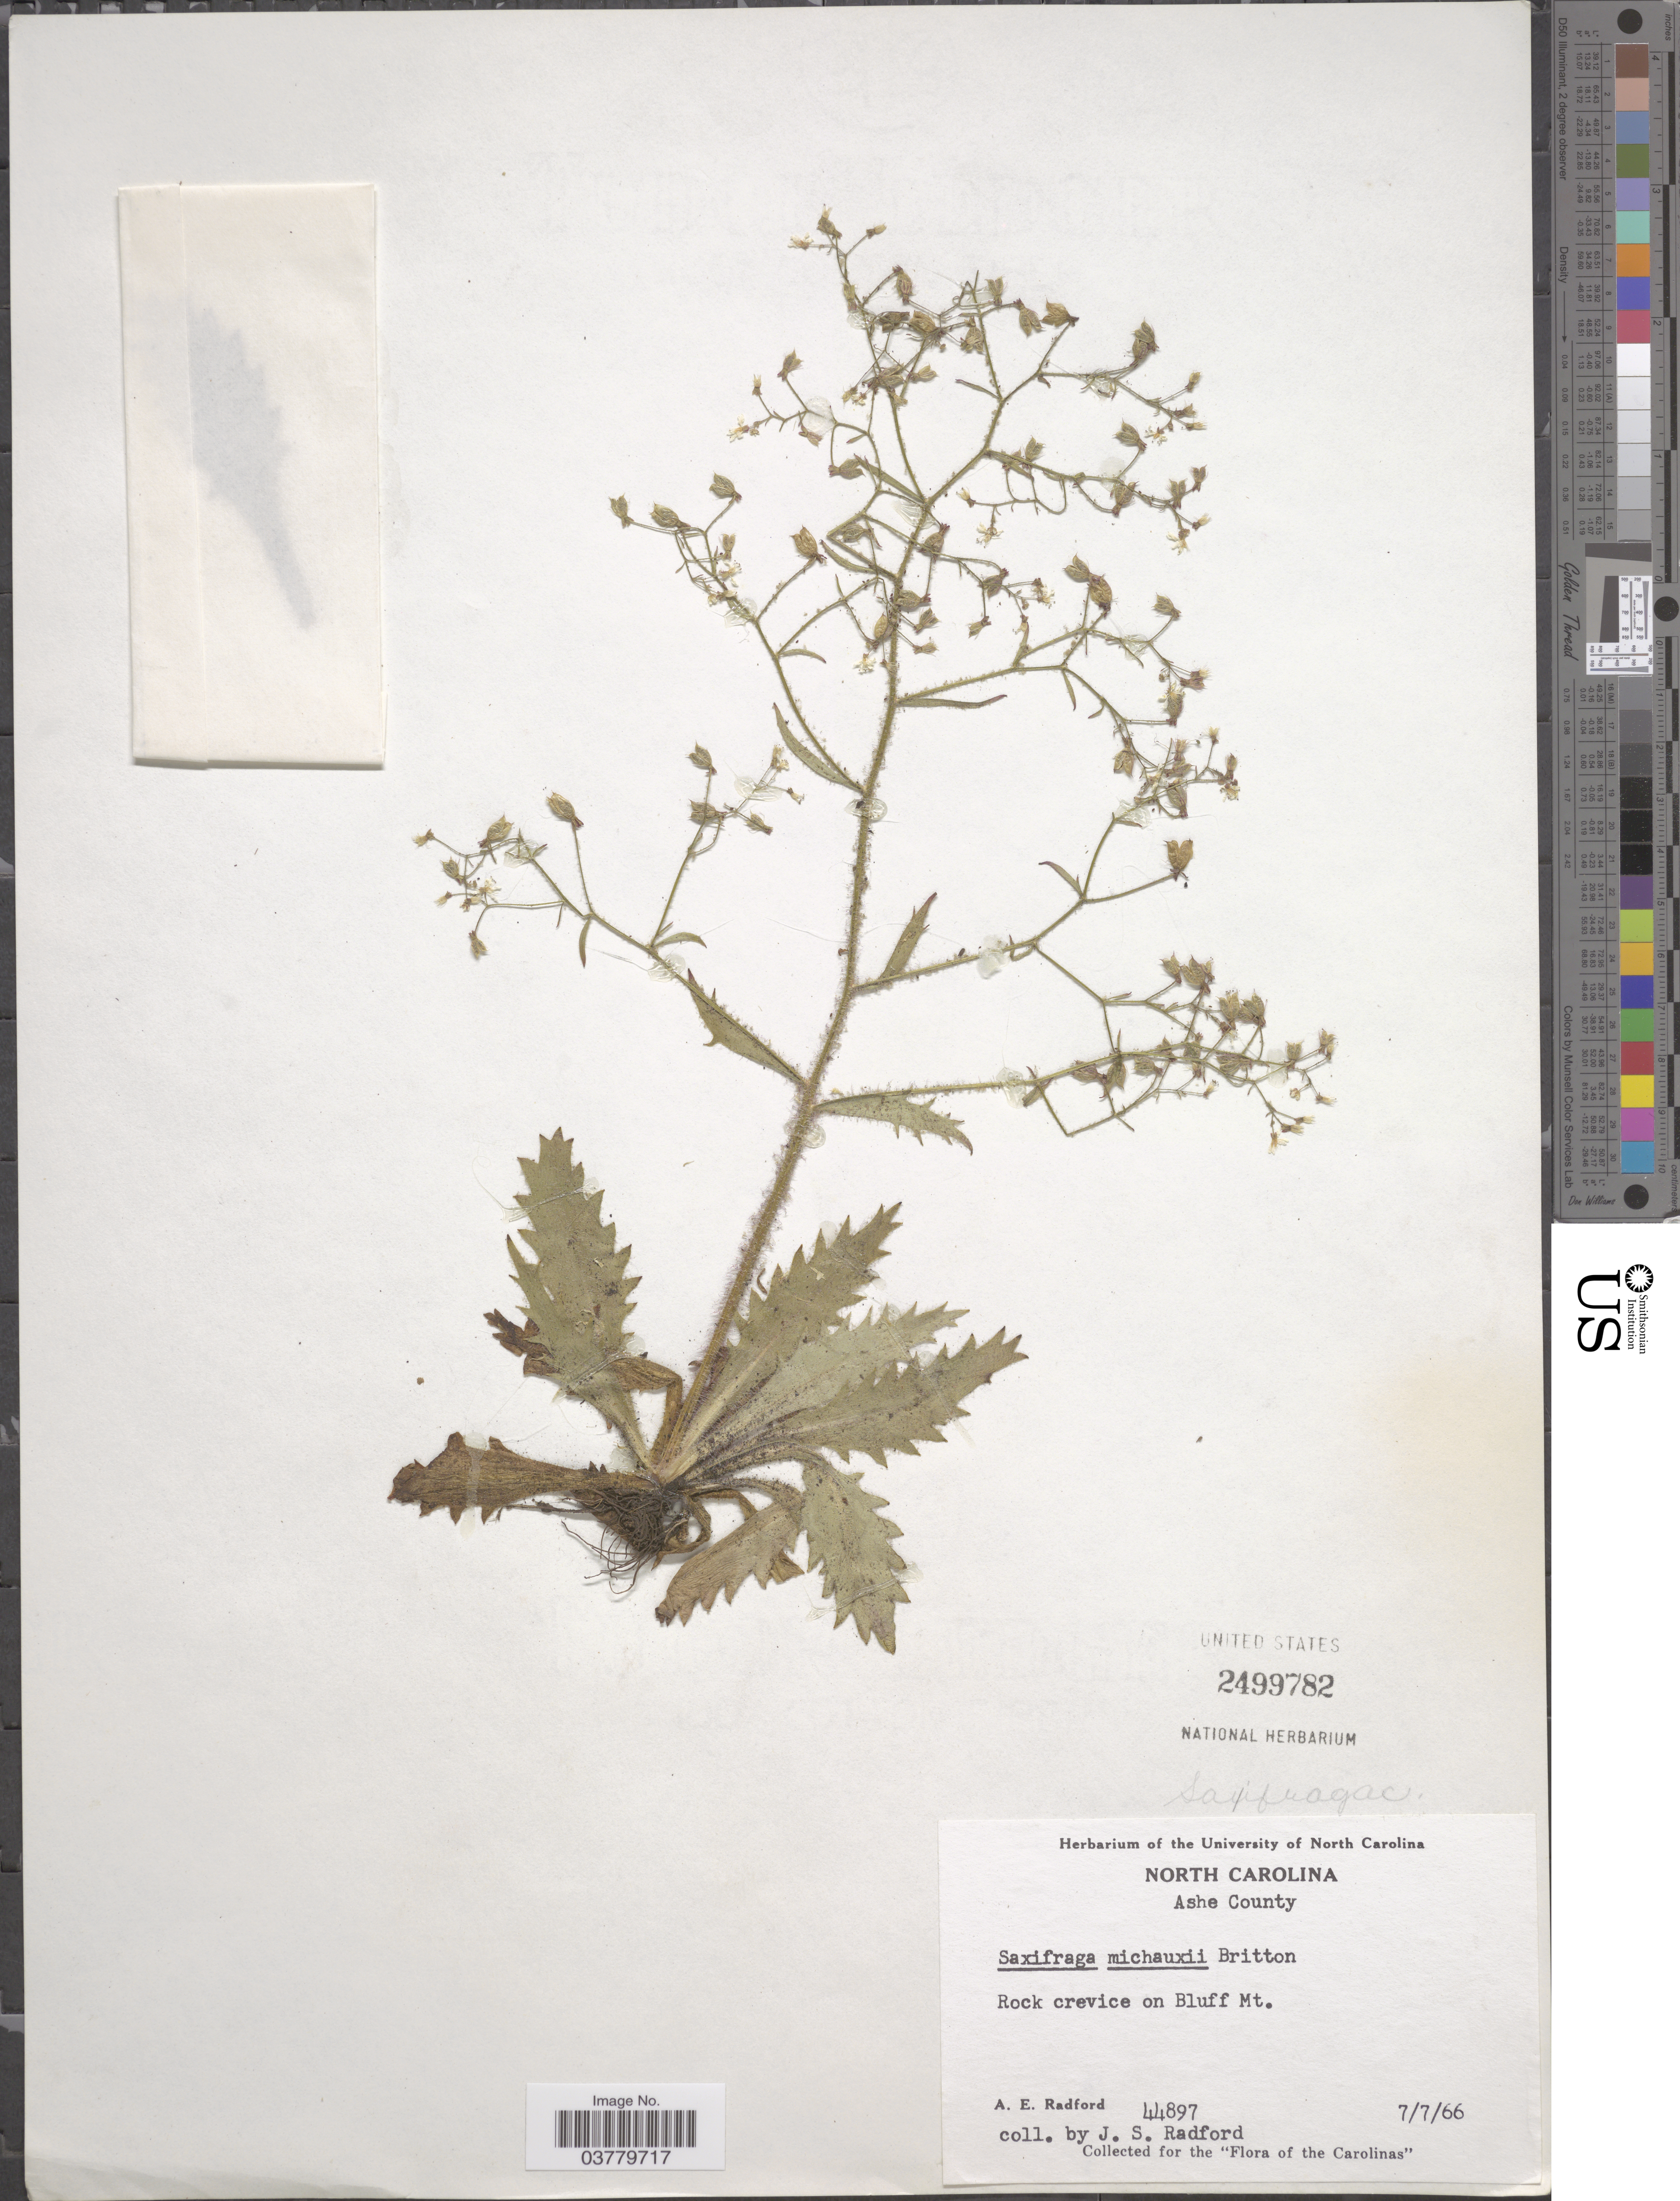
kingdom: Plantae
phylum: Tracheophyta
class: Magnoliopsida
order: Saxifragales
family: Saxifragaceae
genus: Micranthes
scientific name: Micranthes petiolaris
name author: (Raf.) Bush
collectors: J. S. Radford & A. E. Radford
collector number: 44897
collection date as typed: Transcribed d/m/y: 7/7/66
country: United States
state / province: North Carolina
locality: Ashe County. Rock crevice on Bluff Mt.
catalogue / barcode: US 2499782